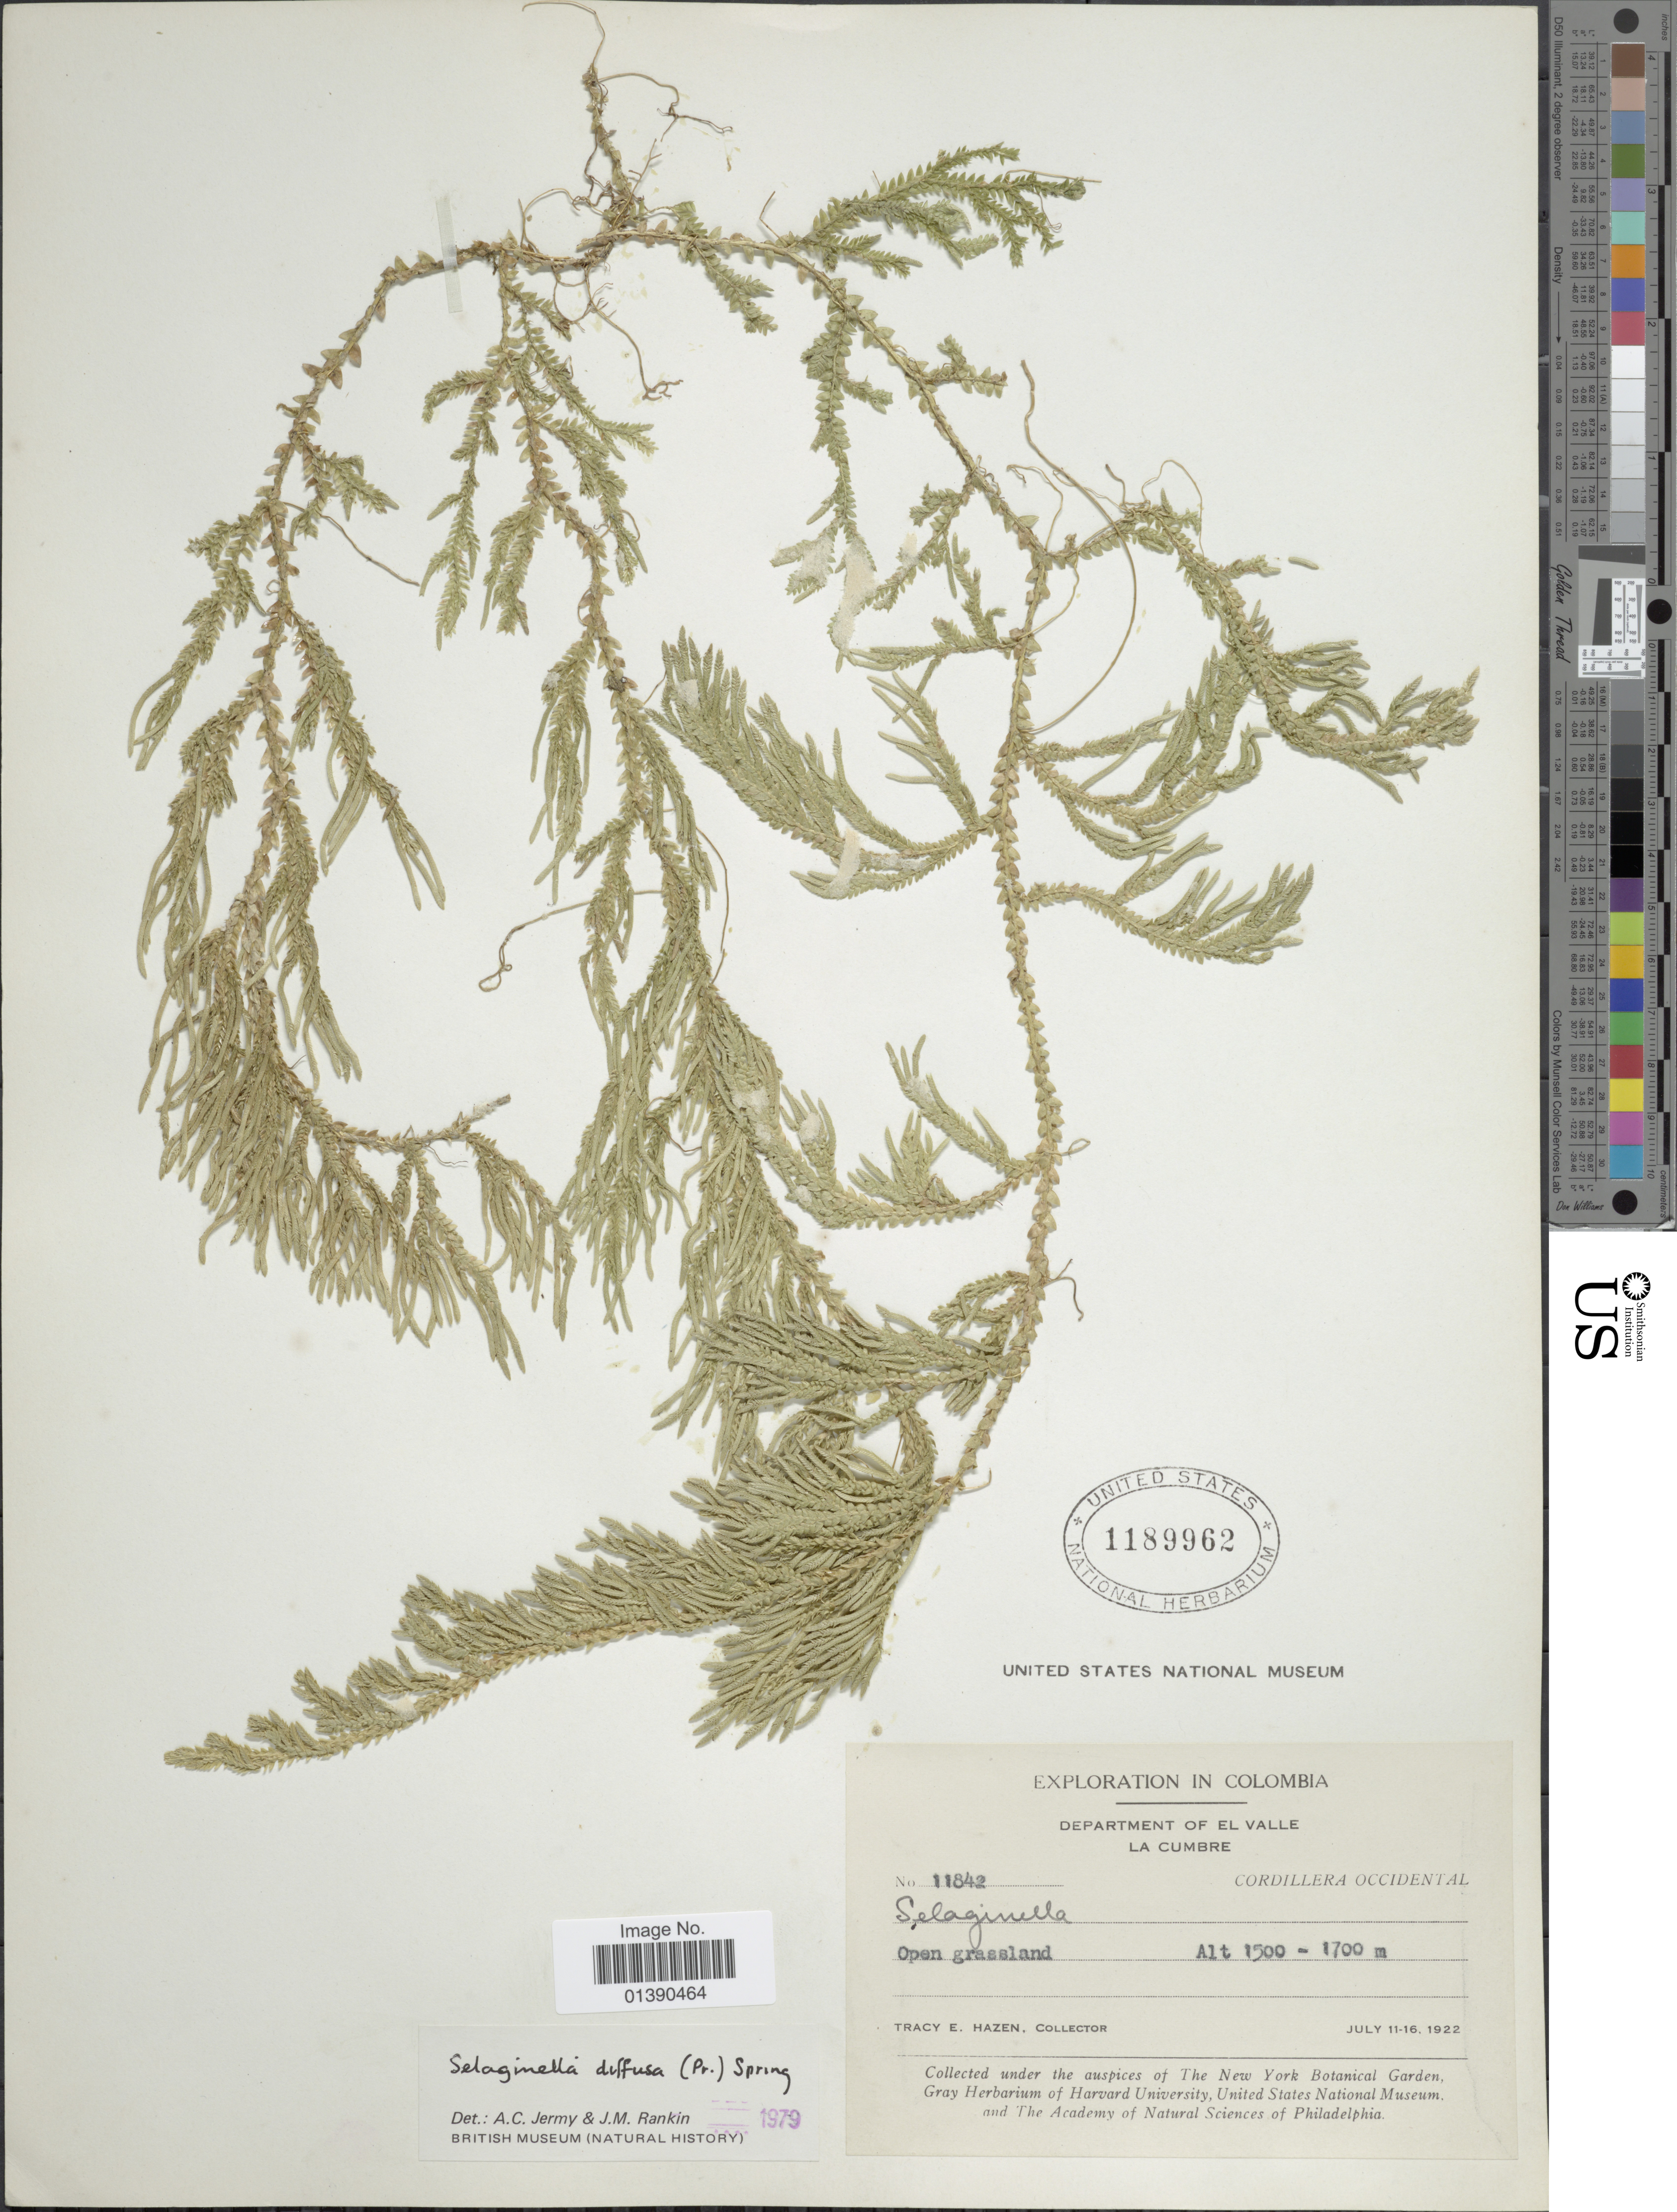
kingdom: Plantae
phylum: Tracheophyta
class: Lycopodiopsida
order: Selaginellales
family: Selaginellaceae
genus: Selaginella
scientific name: Selaginella diffusa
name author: (C. Presl) Spring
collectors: T. E. Hazen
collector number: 11842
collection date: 1922-07-11/1922-07-16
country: Colombia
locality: Department of El Valle La Cumbre, Cordillera Occidental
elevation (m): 1500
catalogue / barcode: US 1189962